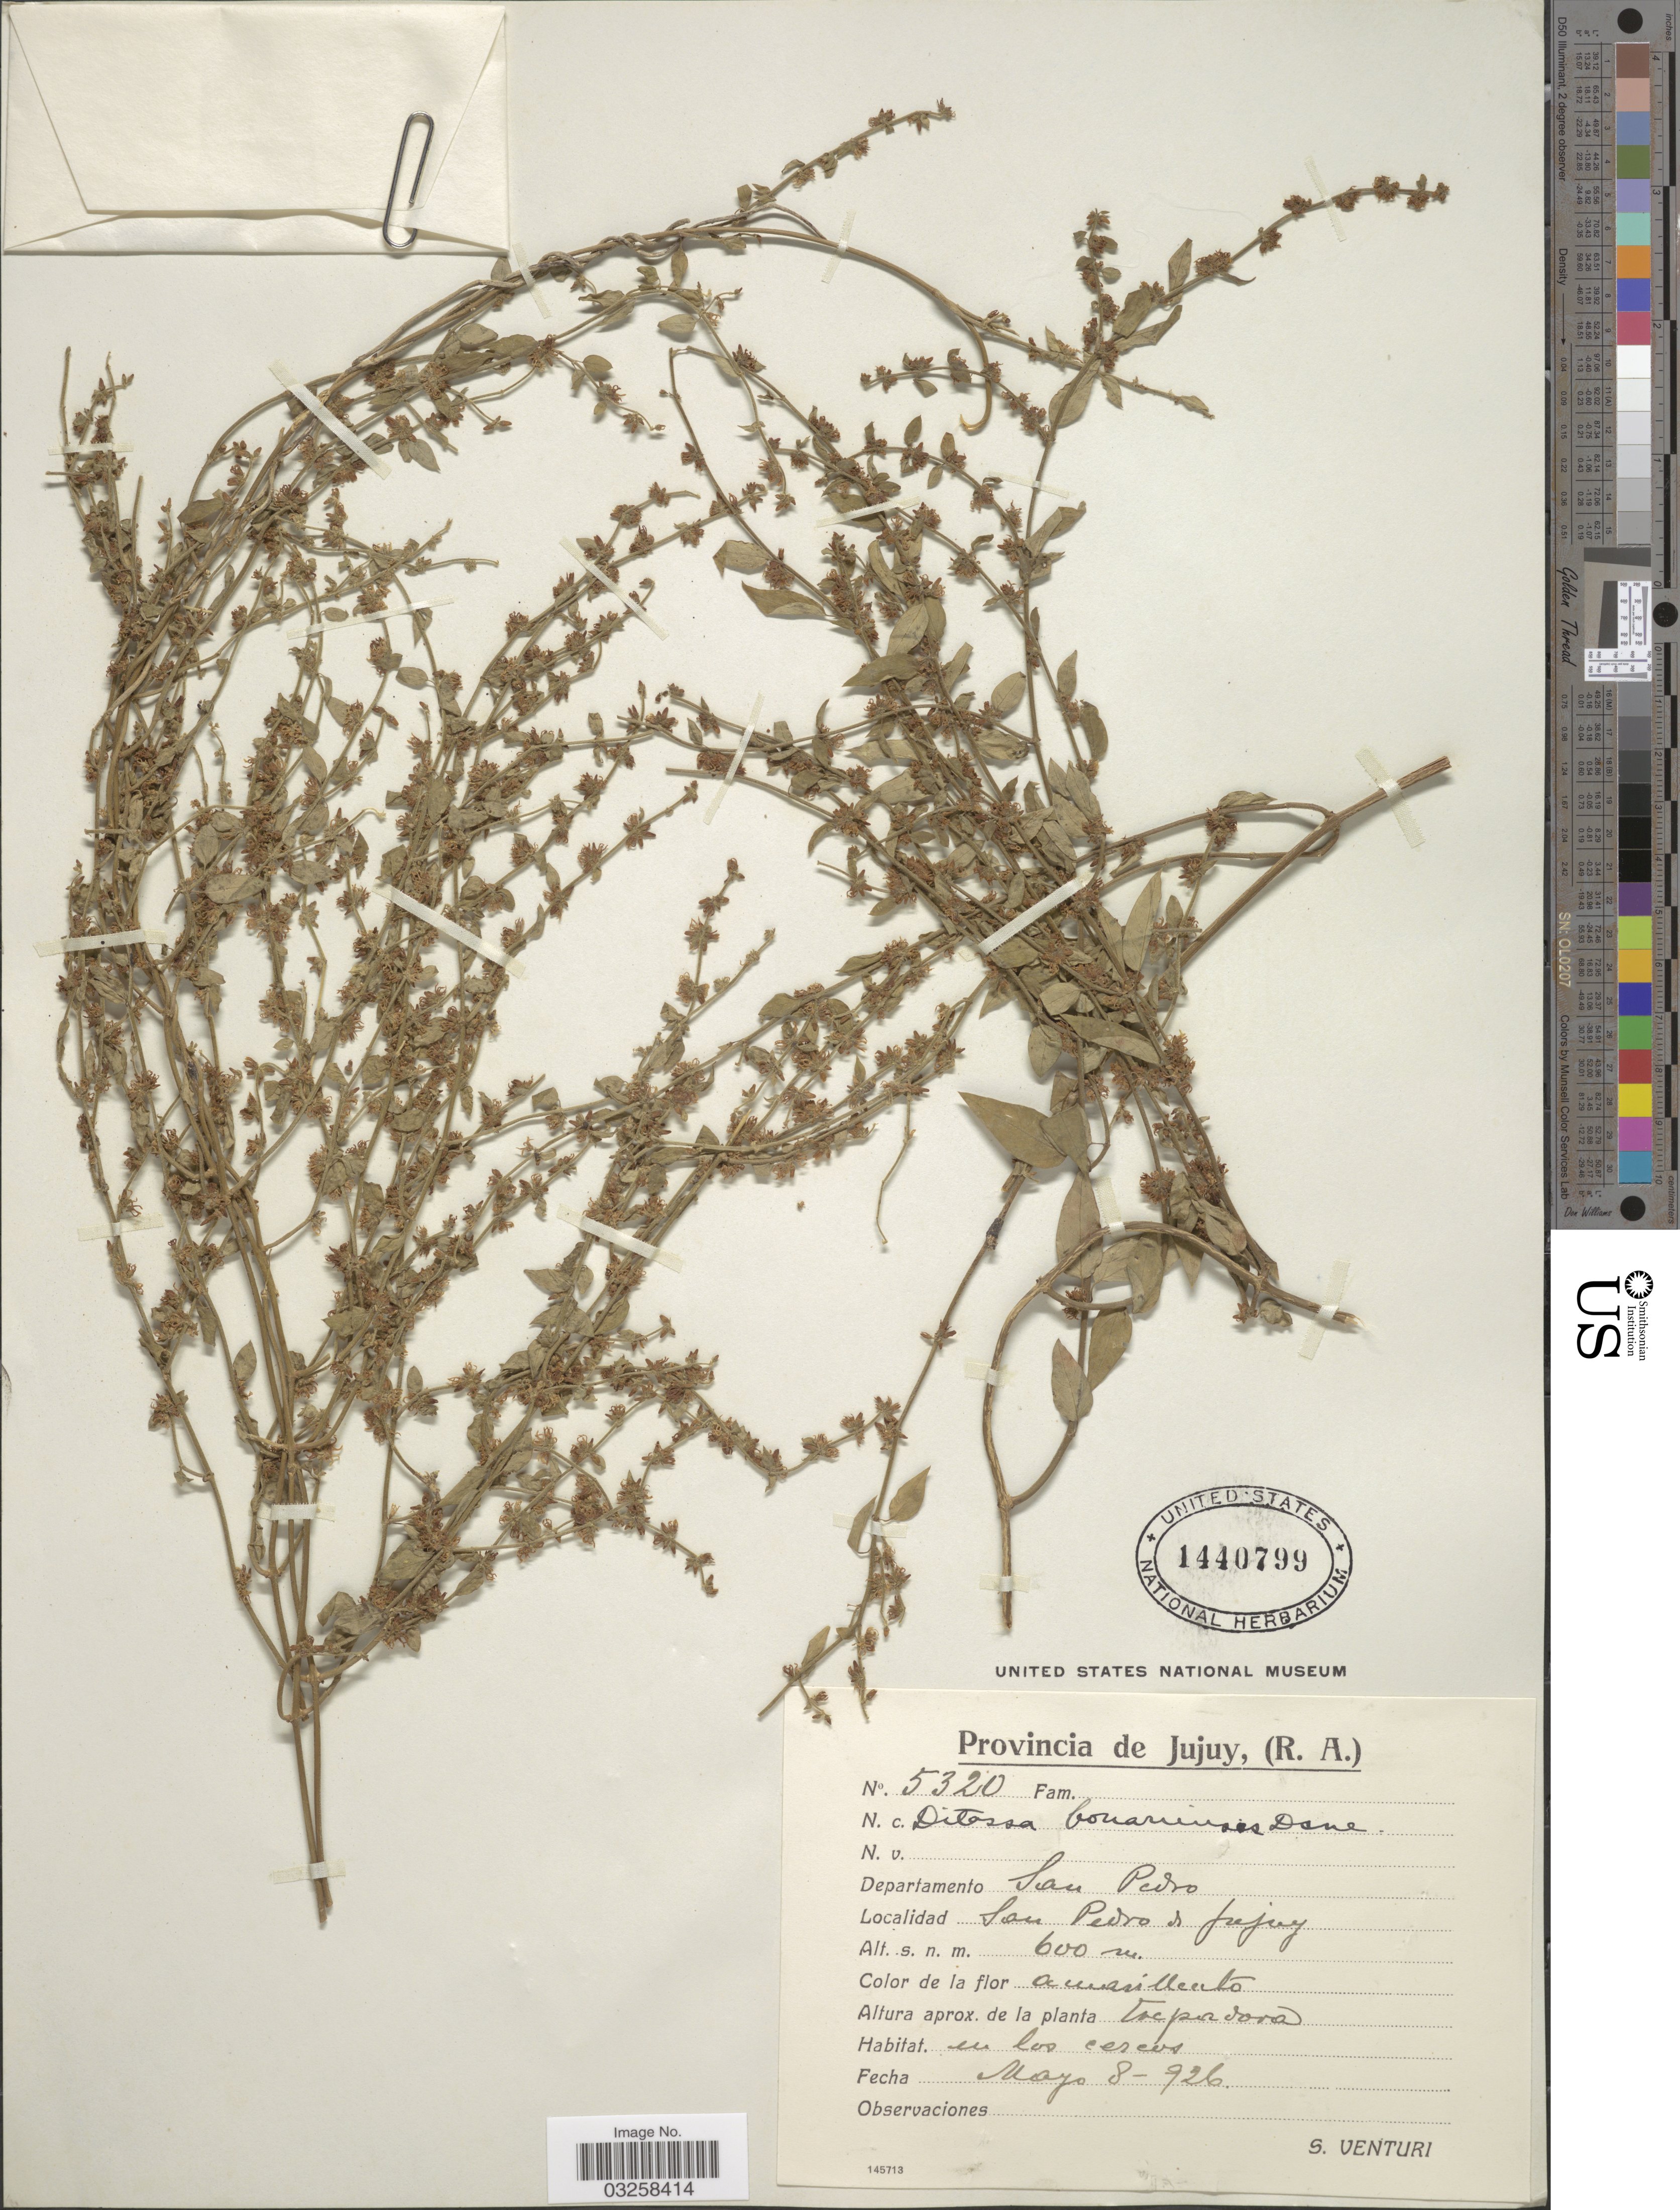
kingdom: Plantae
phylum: Tracheophyta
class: Magnoliopsida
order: Gentianales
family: Apocynaceae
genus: Ditassa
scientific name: Ditassa bonariensis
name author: Decne.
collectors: S. Venturi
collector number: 5320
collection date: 1926-03-08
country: Argentina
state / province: Jujuy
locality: Departamento San Pedro, San Pedro de Jujuy.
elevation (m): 600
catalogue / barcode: US 1440799